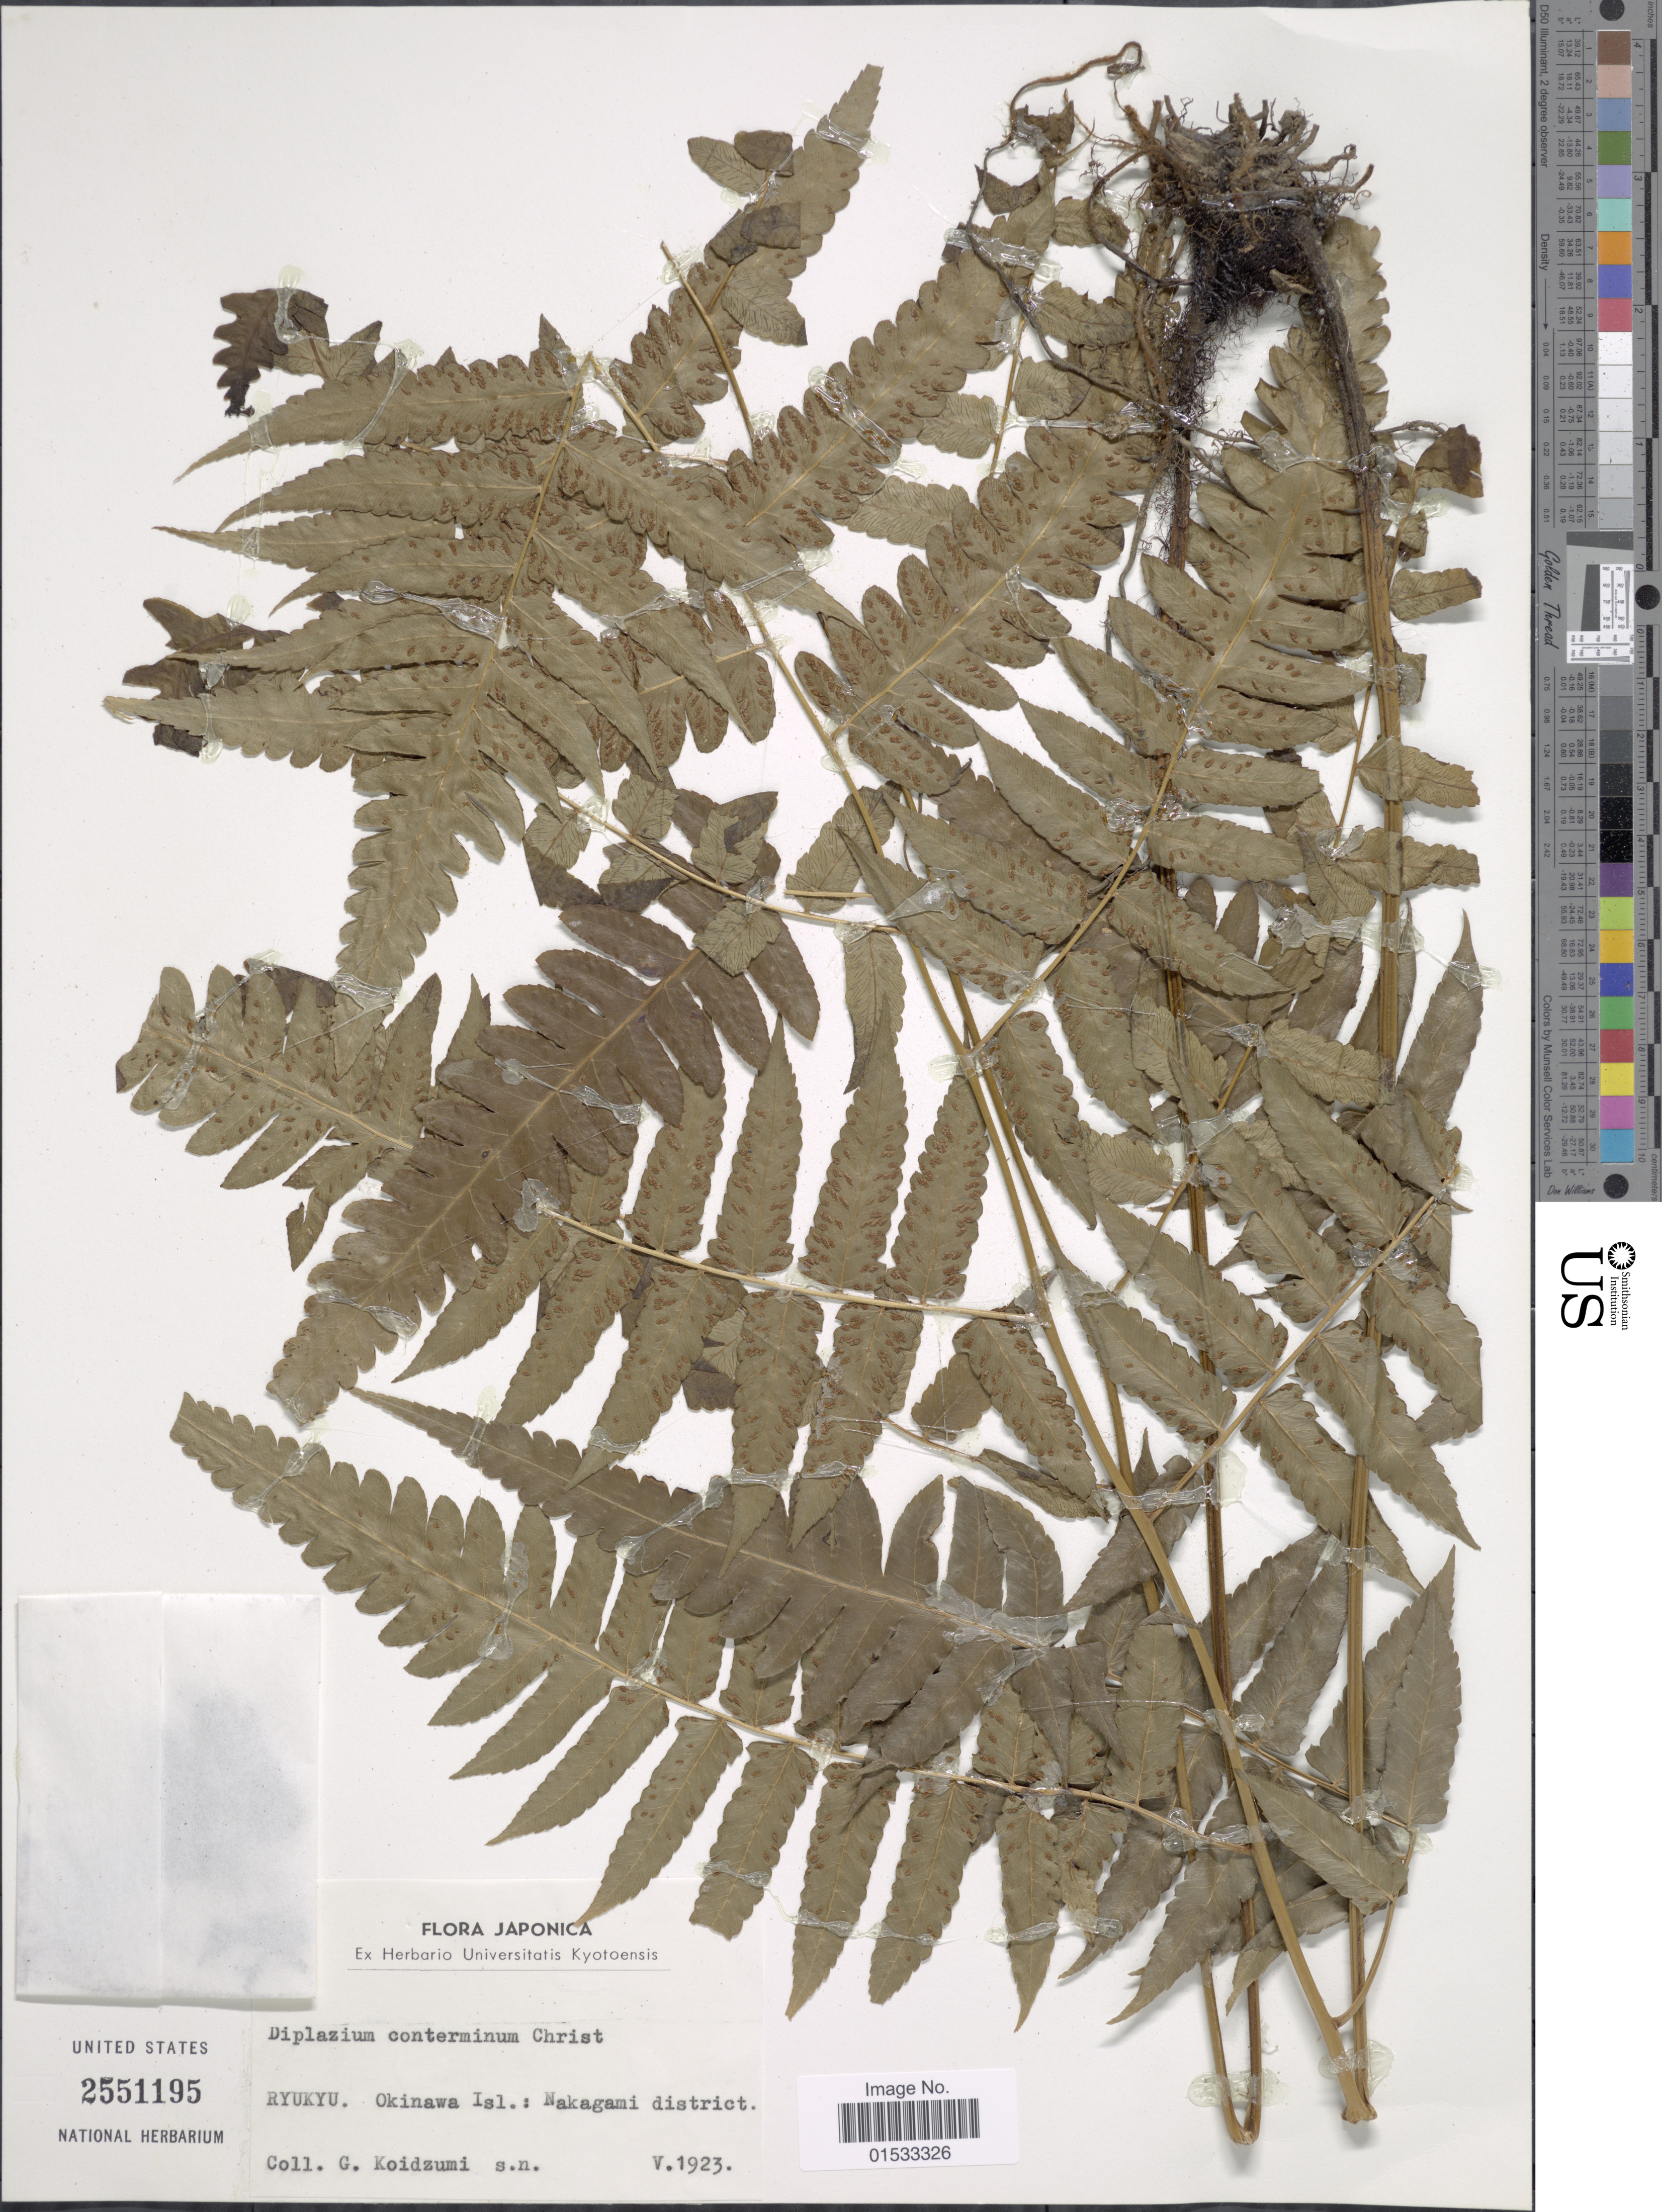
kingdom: Plantae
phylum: Tracheophyta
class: Polypodiopsida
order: Polypodiales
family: Athyriaceae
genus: Diplazium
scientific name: Diplazium conterminum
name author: Christ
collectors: G. Koidzumi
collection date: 1923-05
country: Japan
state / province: Okinawa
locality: Ryukyu, Okinawa Isl: Nakagami district.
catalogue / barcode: US 2551195